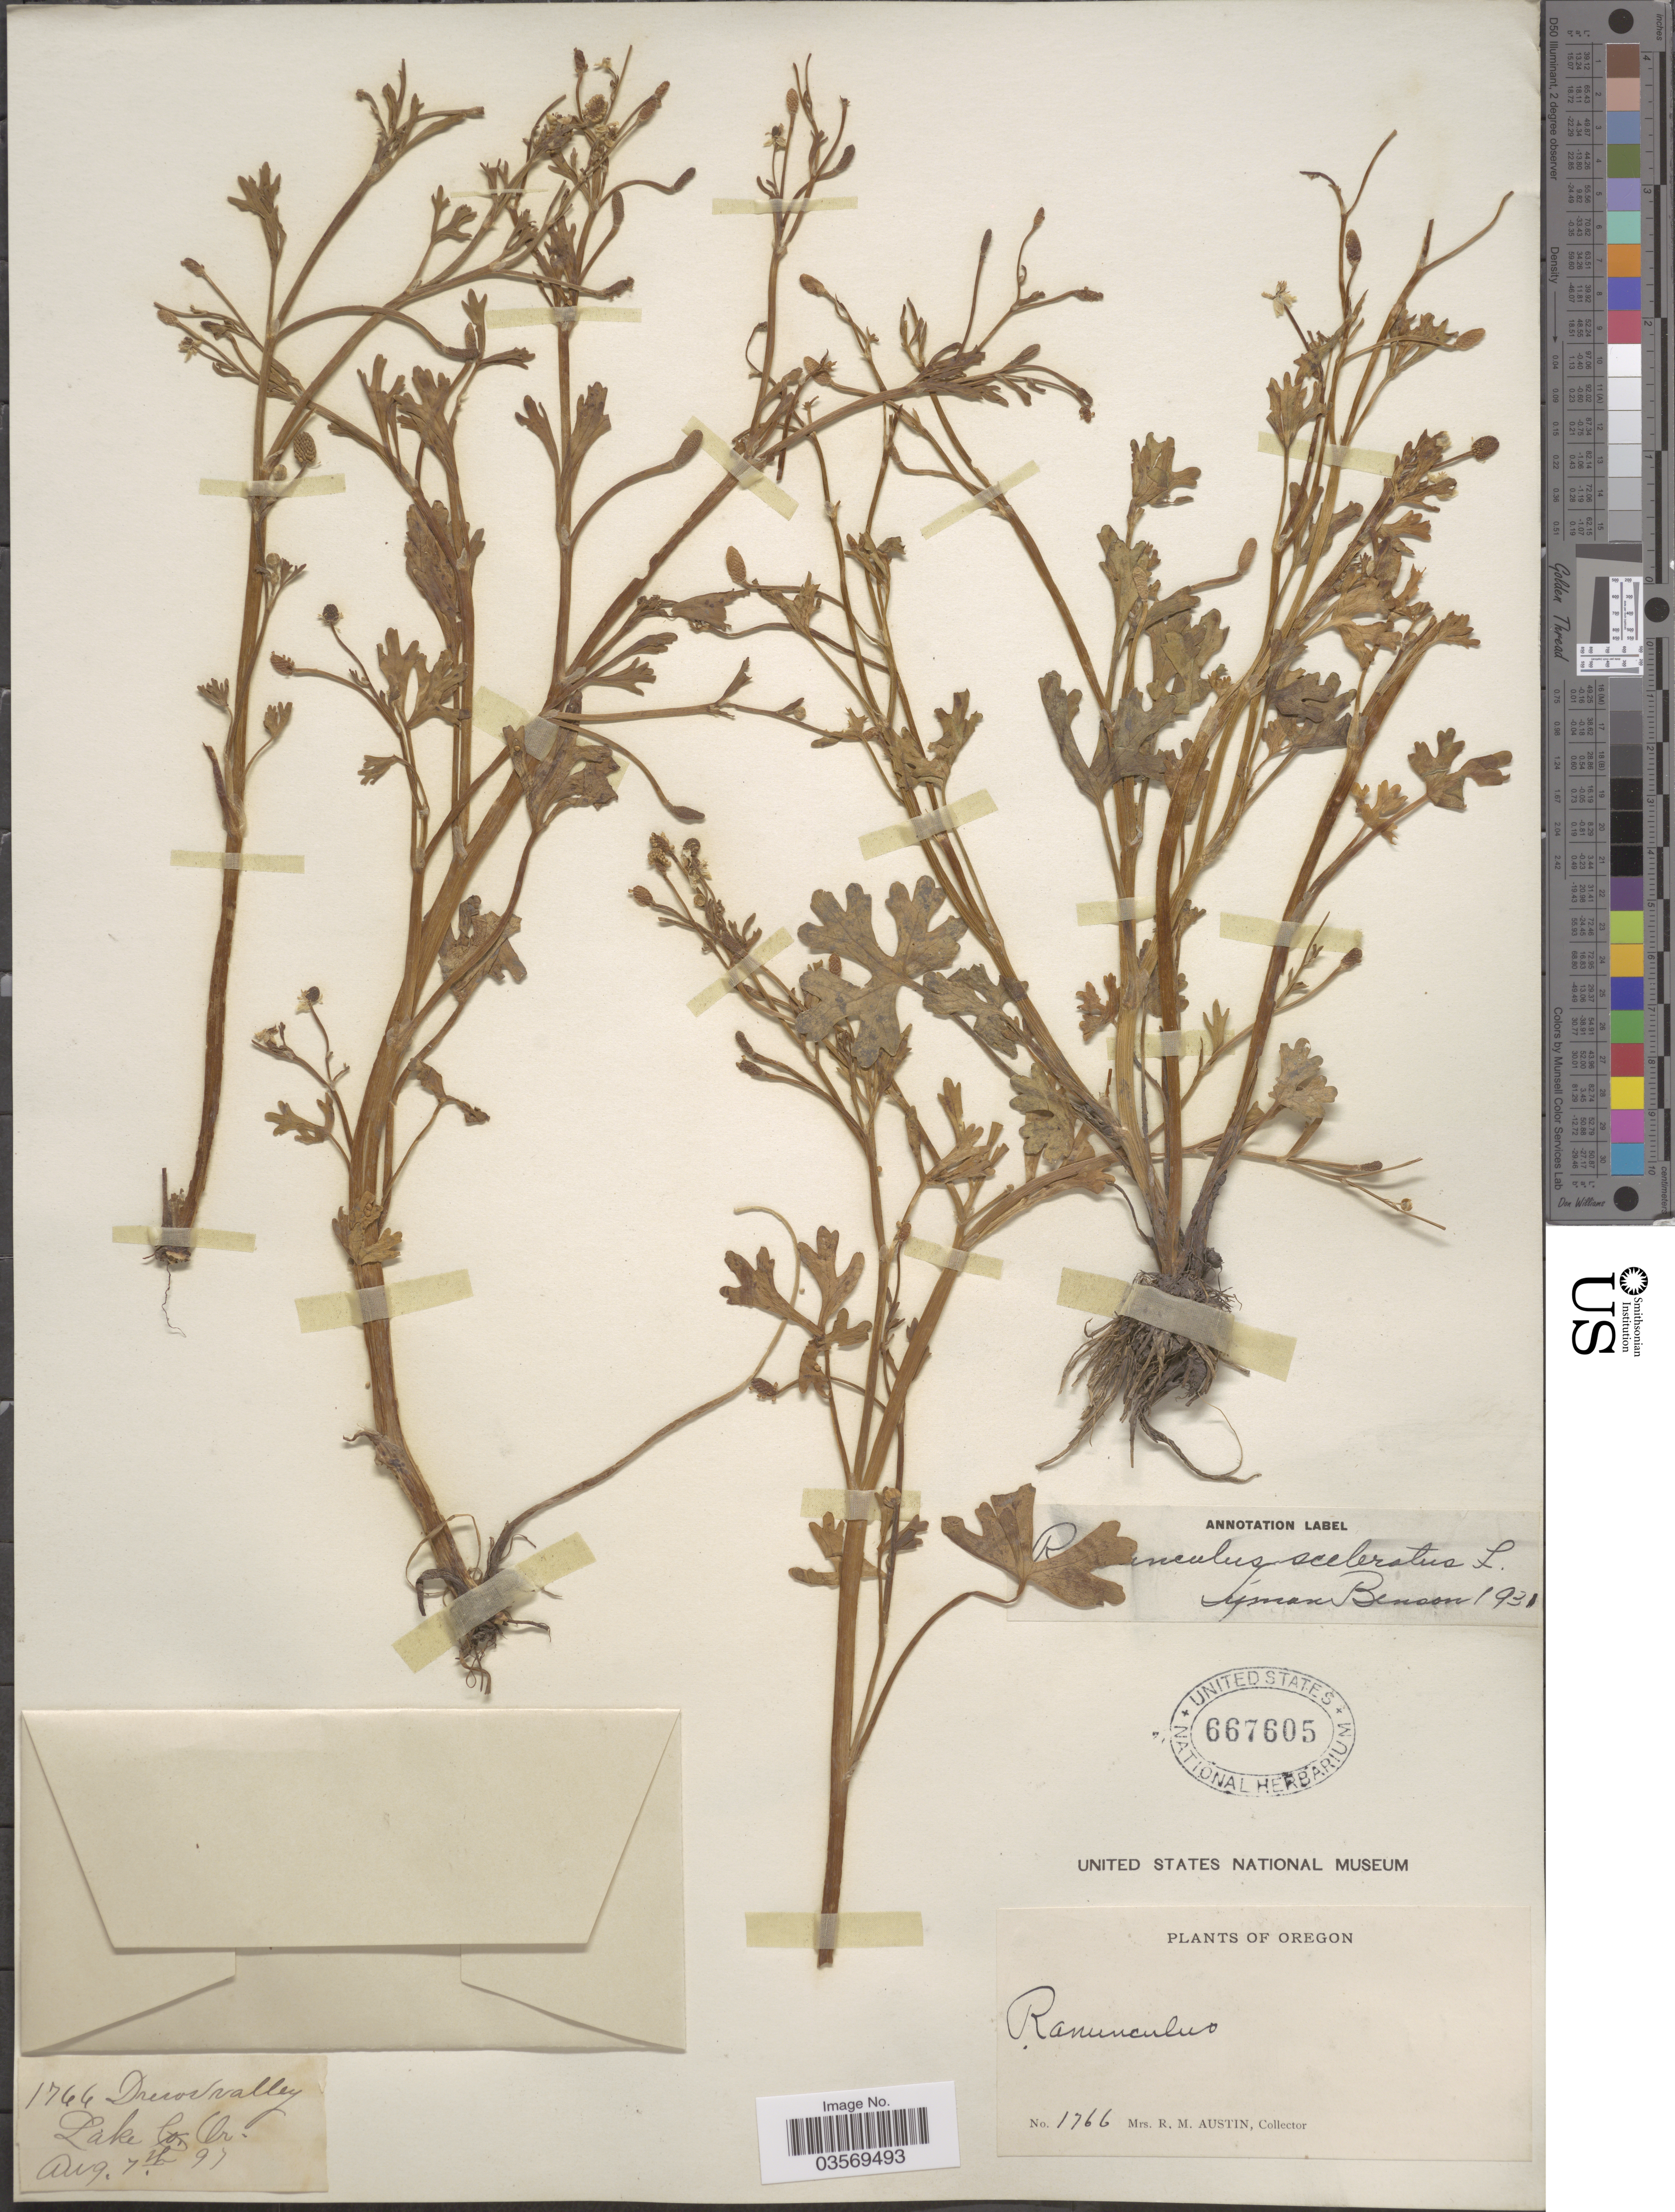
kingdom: Plantae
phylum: Tracheophyta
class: Magnoliopsida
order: Ranunculales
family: Ranunculaceae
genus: Ranunculus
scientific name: Ranunculus sceleratus var. multifidus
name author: Nutt.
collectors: R. Austin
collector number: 1766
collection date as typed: Transcribed d/m/y: 7/8/97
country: United States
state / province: Oregon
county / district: Lake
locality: Lake Co.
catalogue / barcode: US 667605